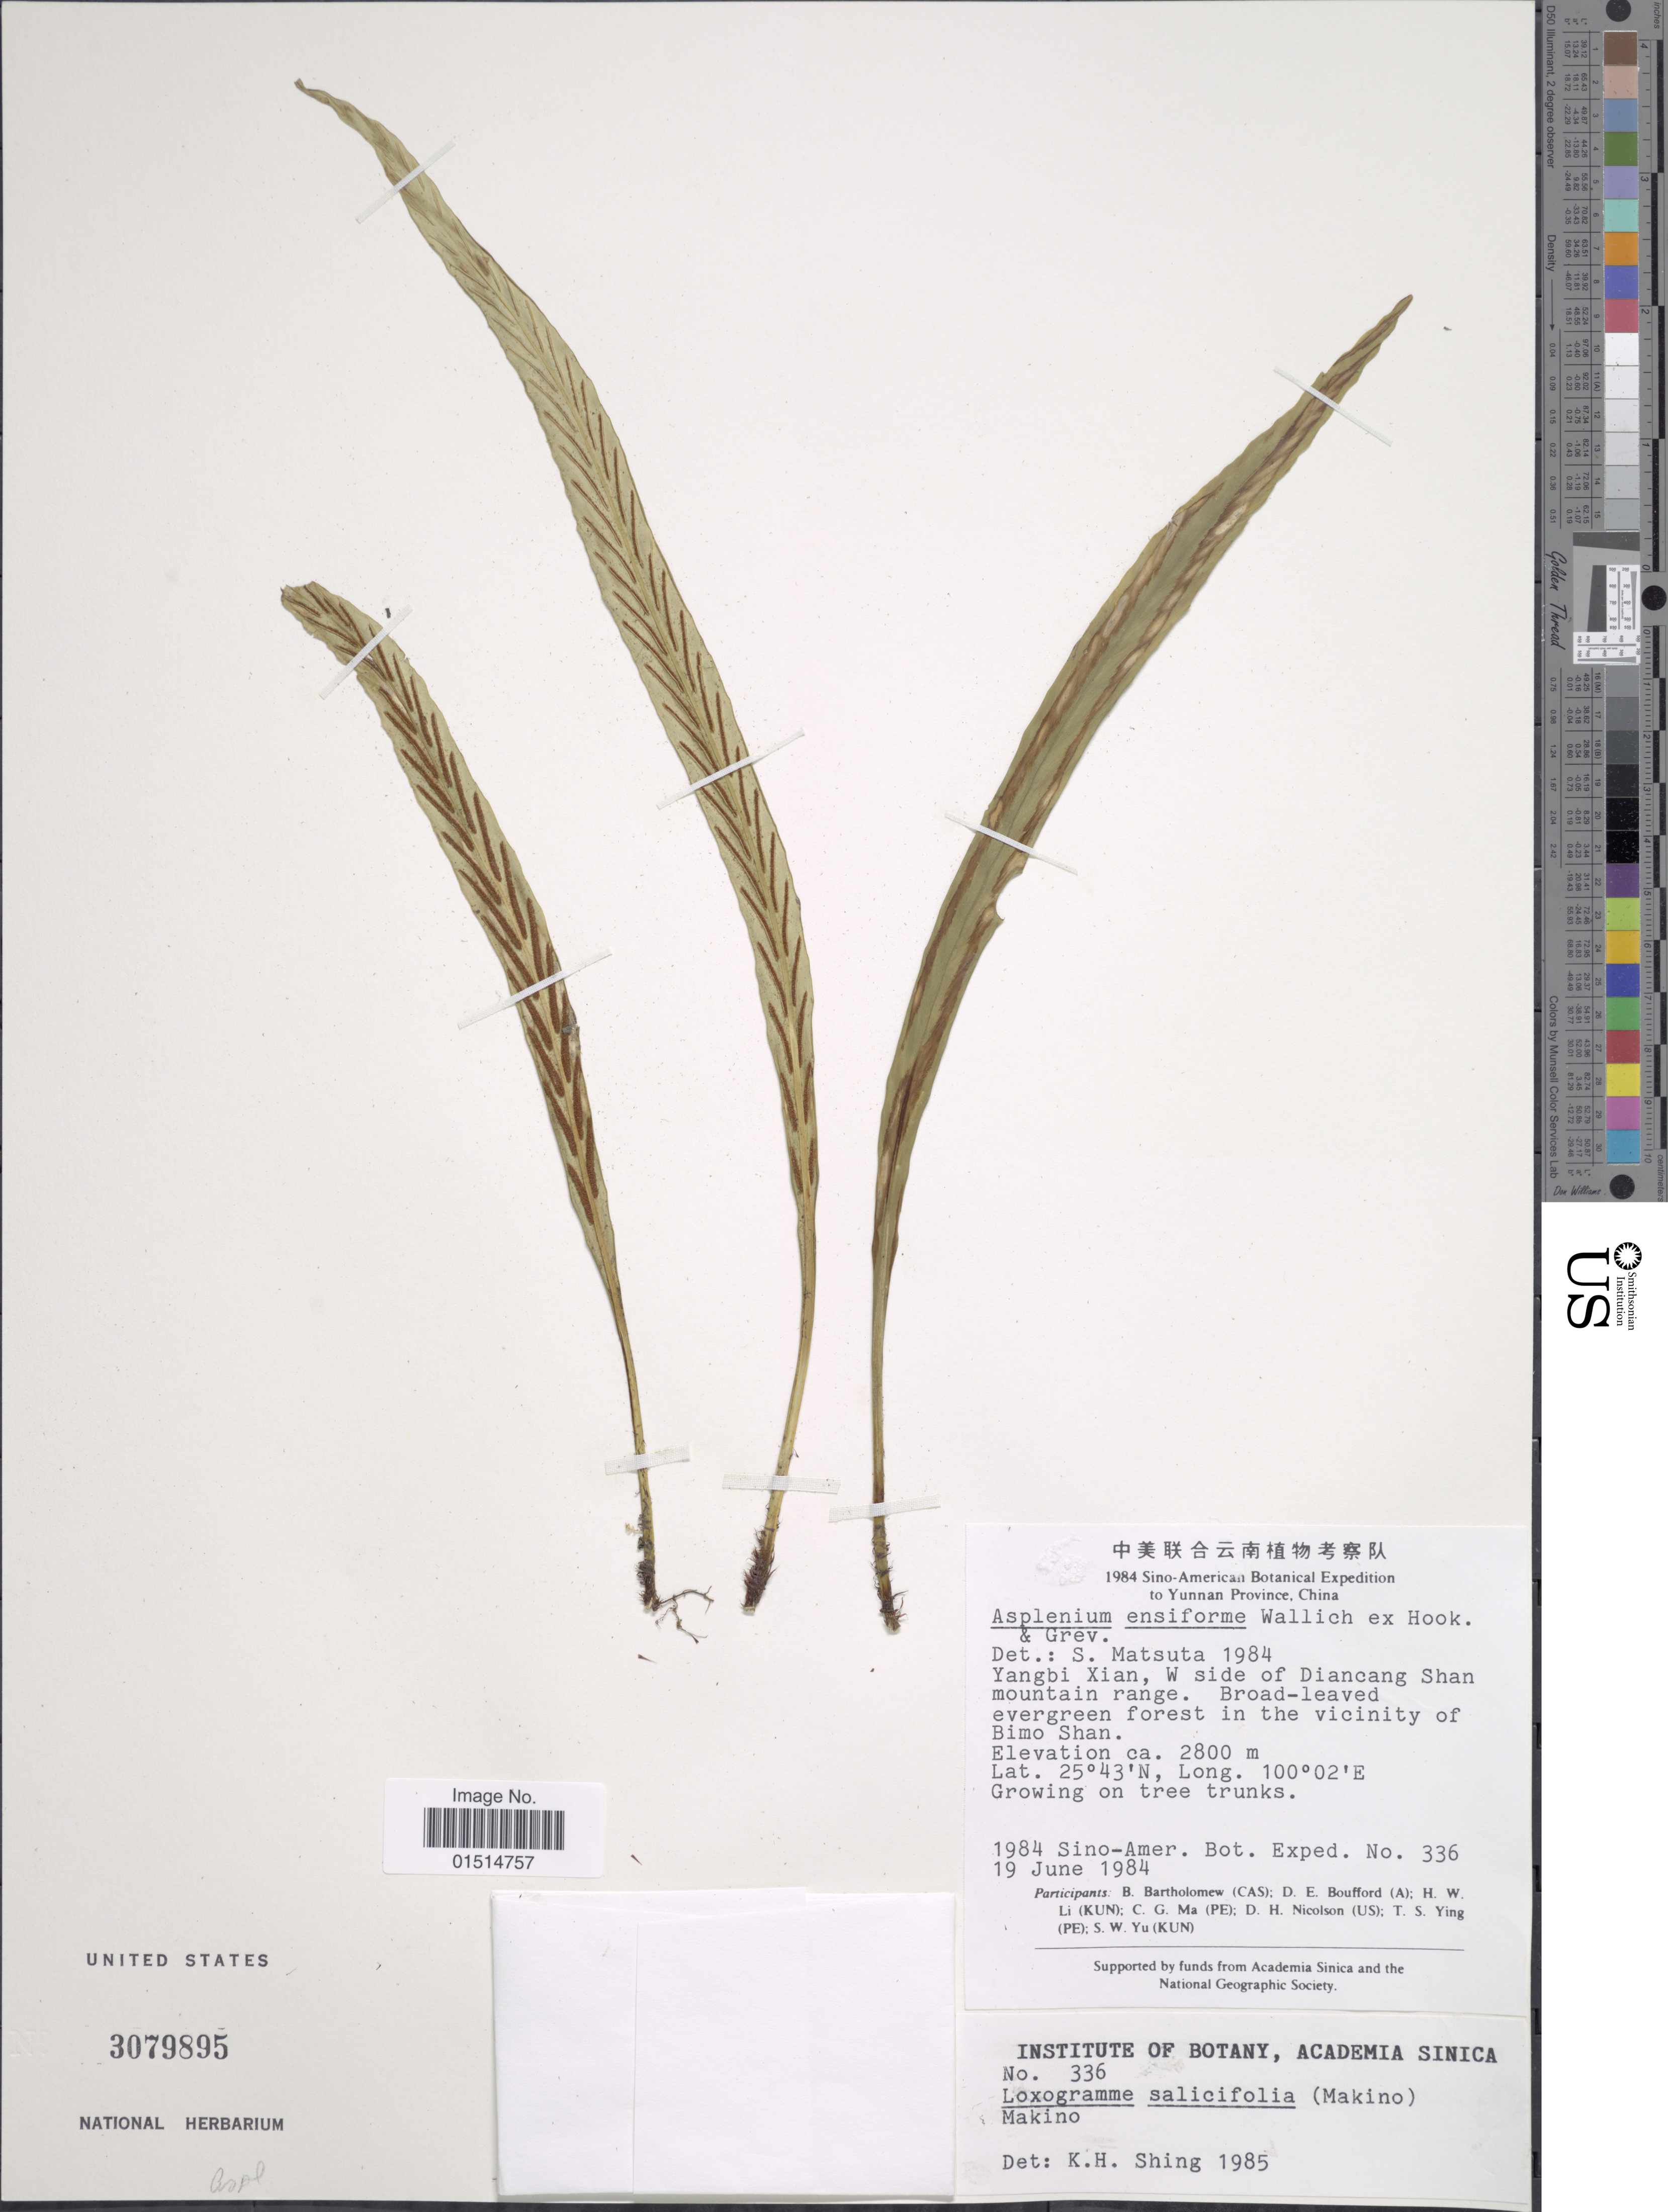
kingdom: Plantae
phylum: Tracheophyta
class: Polypodiopsida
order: Polypodiales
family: Aspleniaceae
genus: Asplenium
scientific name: Asplenium ensiforme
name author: Wall. ex Hook. & Grev.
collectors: Sino-Amer. Bot. Exped. 1984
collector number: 336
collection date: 1984-06-19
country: China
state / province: Yunnan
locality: Yangbi Xian, W side of Diancang Shan mountain range. Broad - leaved evergreen forest in the vicinity of Bimo Shan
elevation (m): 2800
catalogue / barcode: US 3079895